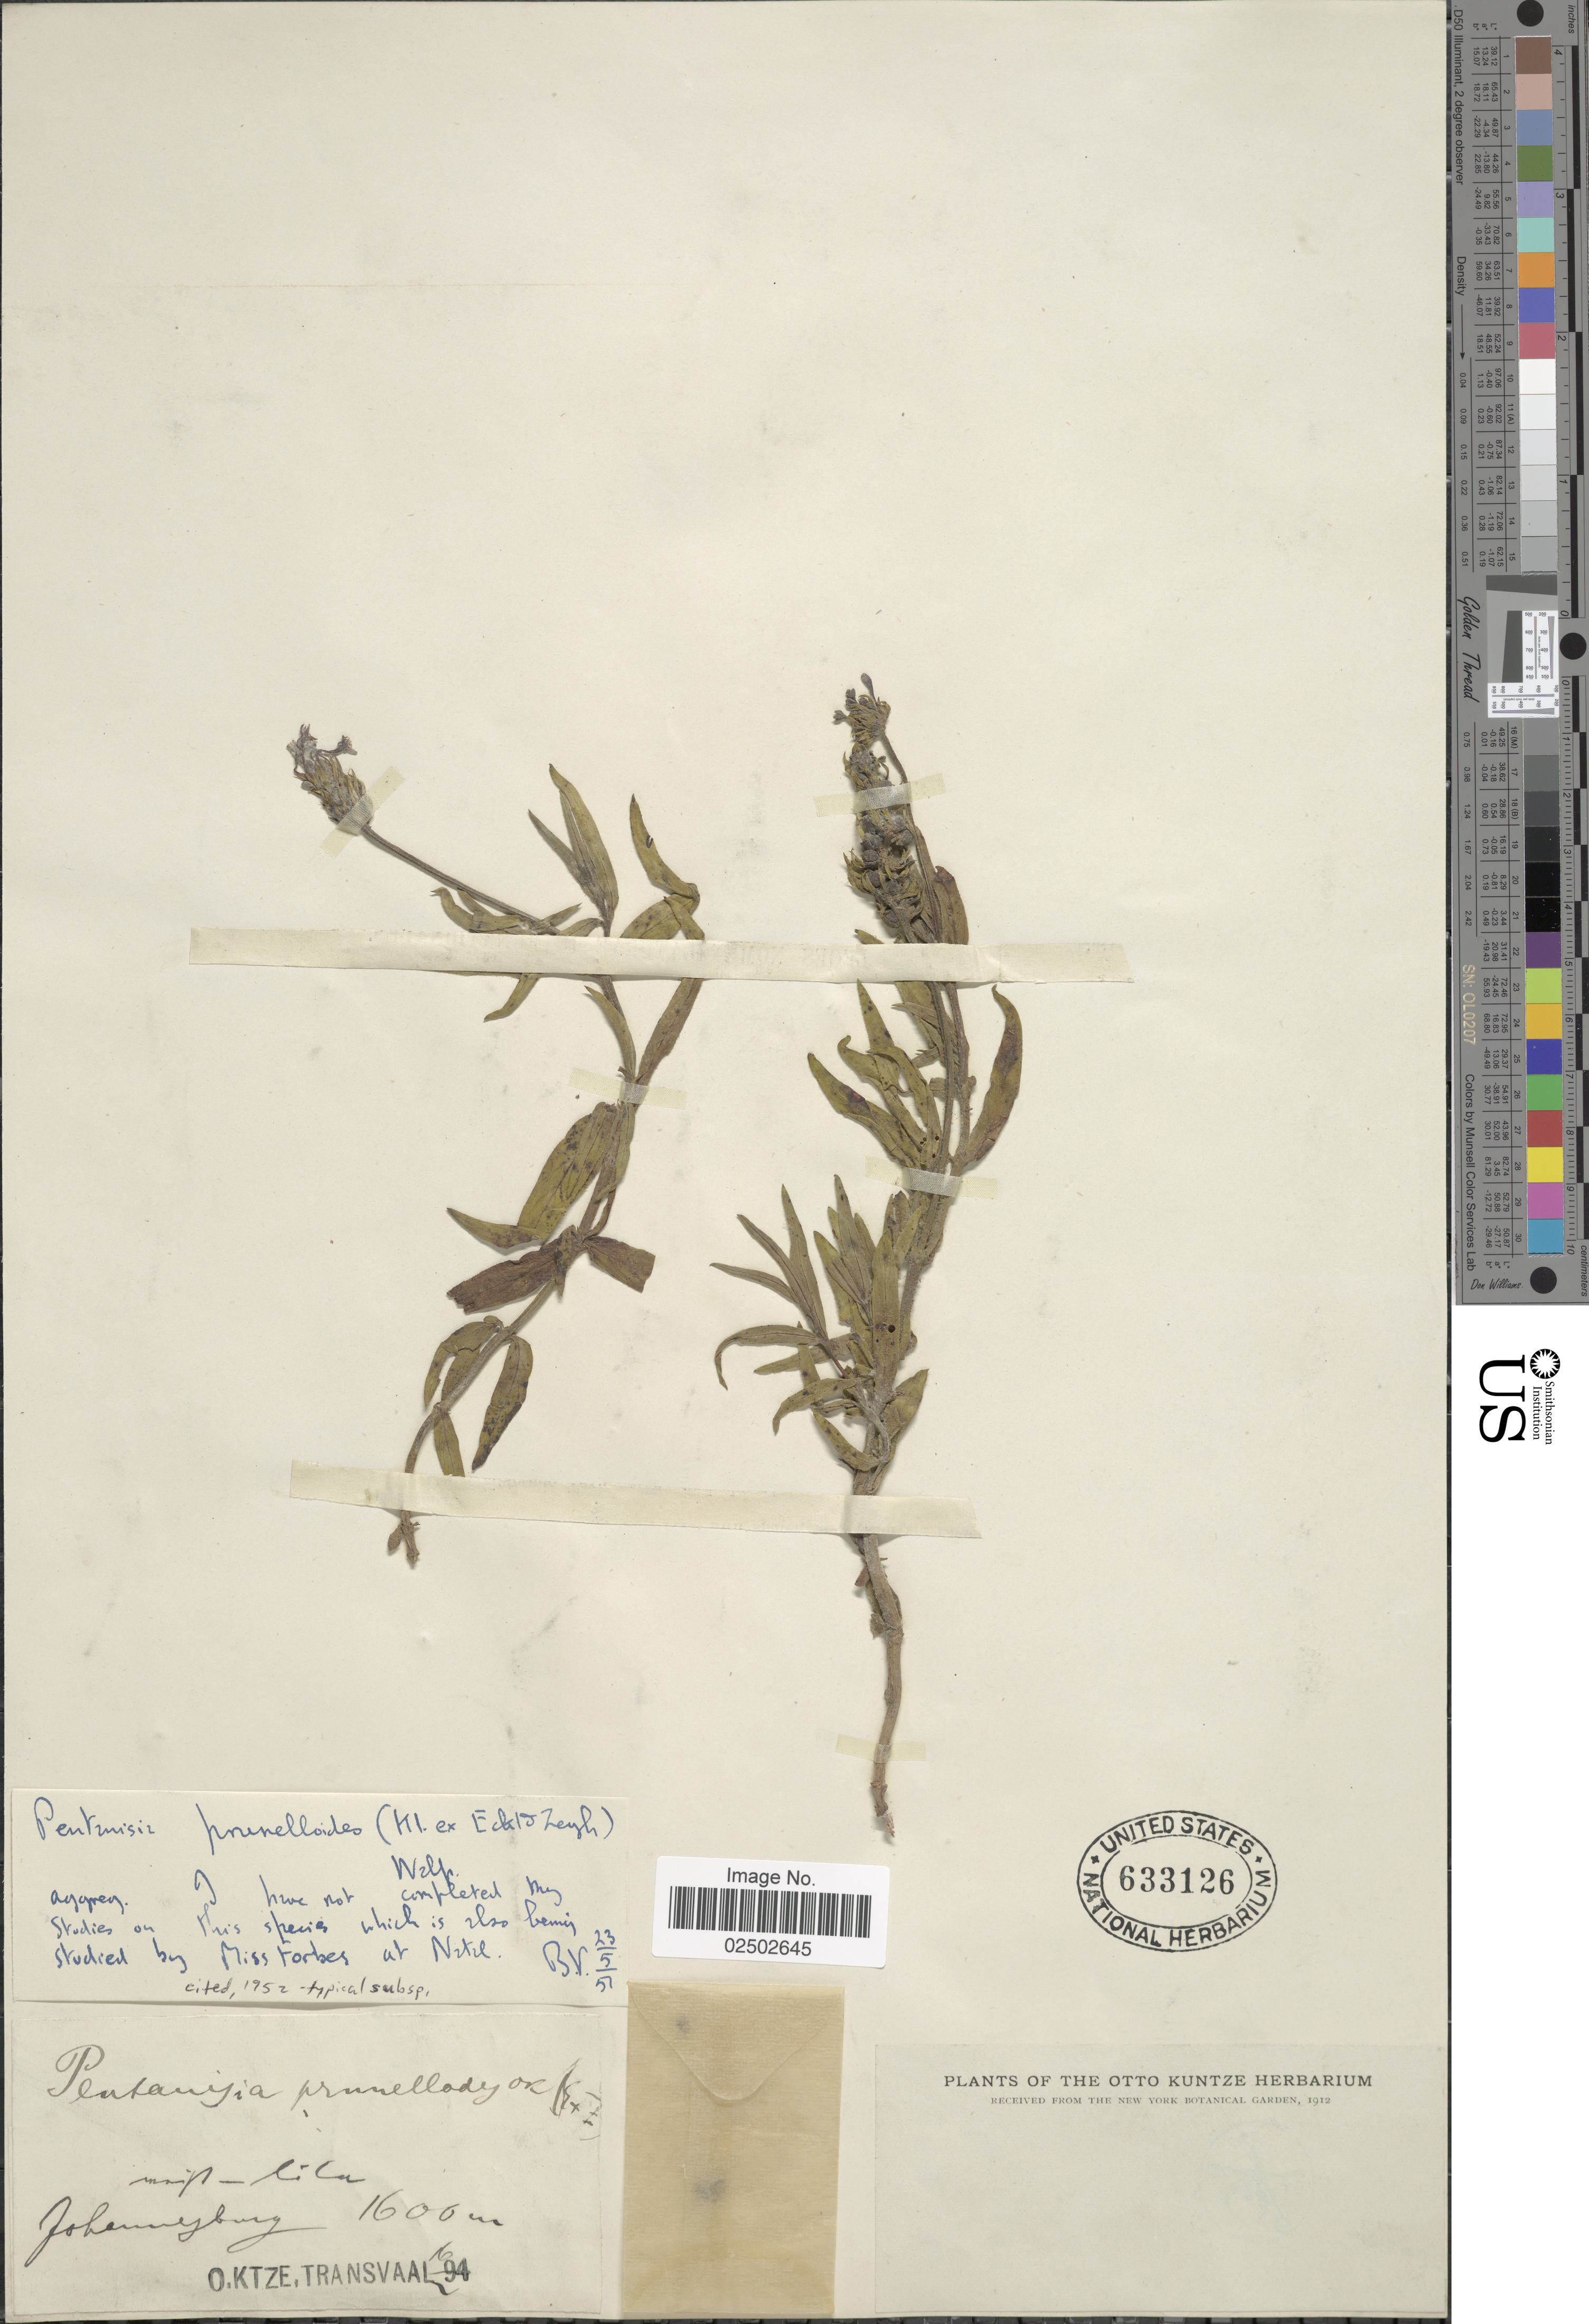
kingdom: Plantae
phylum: Tracheophyta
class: Magnoliopsida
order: Gentianales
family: Rubiaceae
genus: Pentanisia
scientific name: Pentanisia prunelloides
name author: (Klotzsch) Walp.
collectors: C.E.O. Kuntze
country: South Africa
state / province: Gauteng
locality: [illegible text] Johannesburg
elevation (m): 1600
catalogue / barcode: US 633126